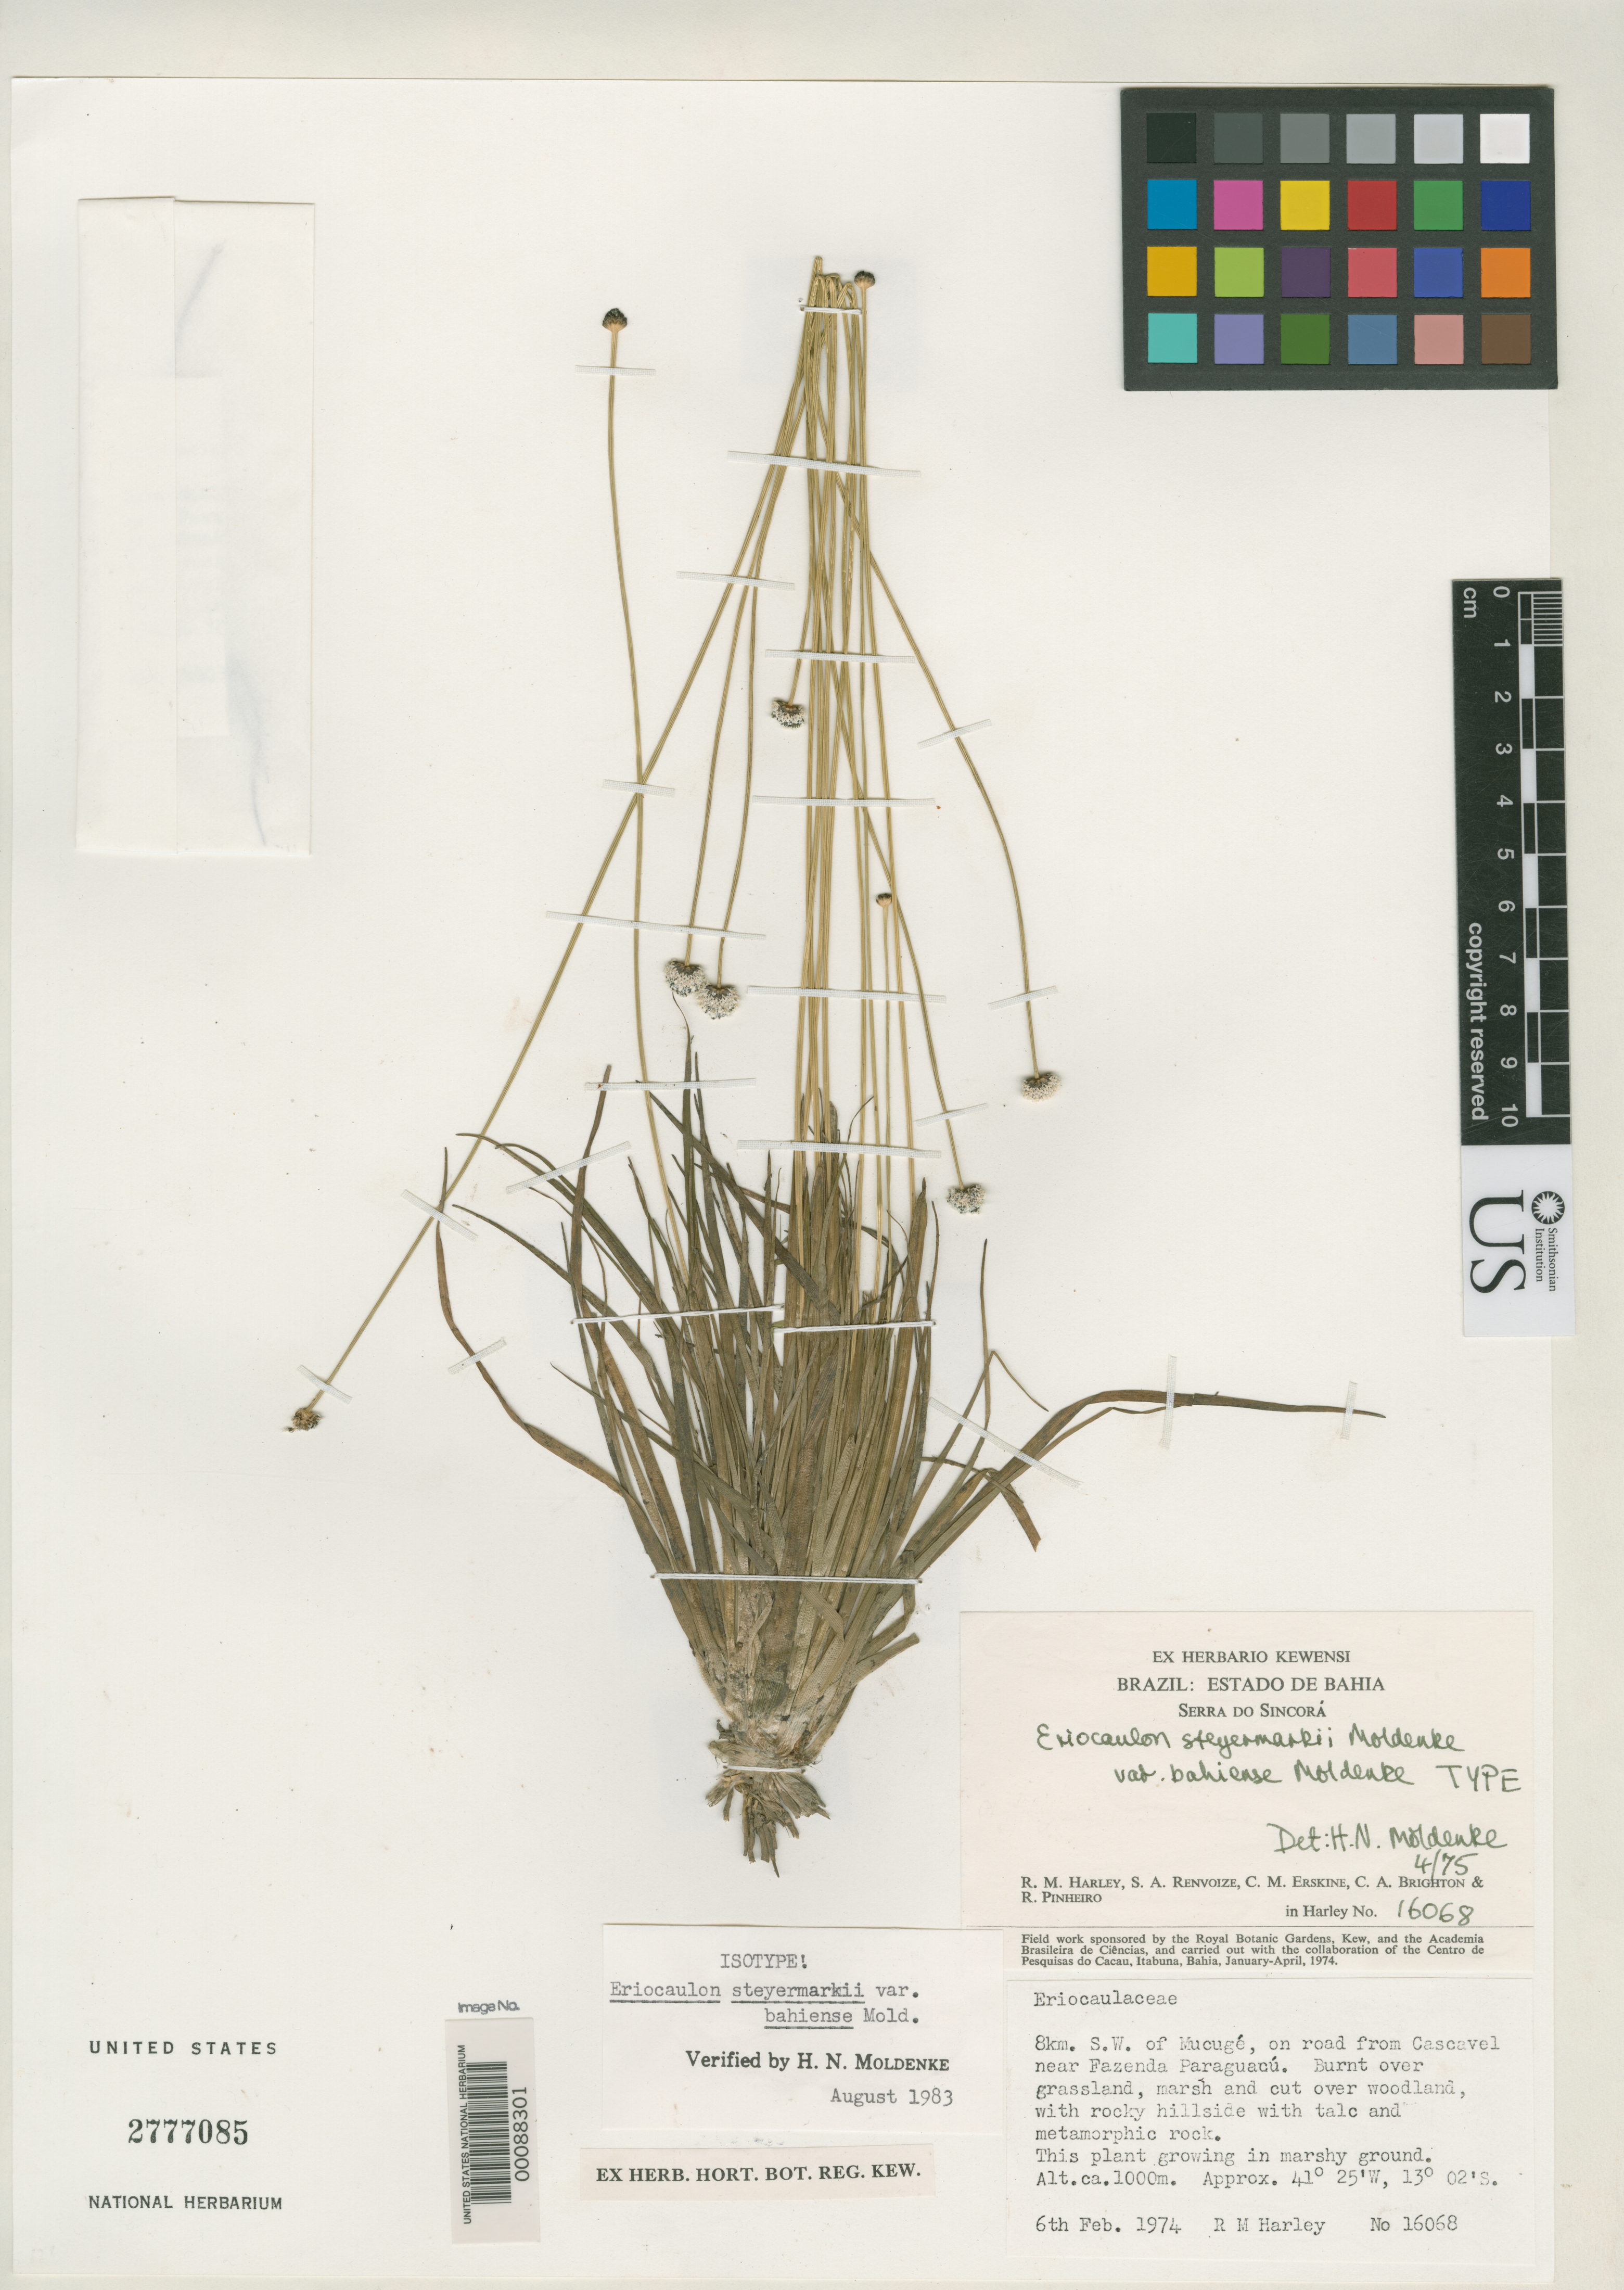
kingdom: Plantae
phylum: Tracheophyta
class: Liliopsida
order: Poales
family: Eriocaulaceae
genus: Eriocaulon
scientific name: Eriocaulon steyermarkii var. bahiense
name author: Moldenke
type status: Isotype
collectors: R. M. Harley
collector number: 16068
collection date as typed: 06 Feb 1974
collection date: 1974-02-06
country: Brazil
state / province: Bahia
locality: Serra do Sincora, 8 km. SW of Mucuge.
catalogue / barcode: US 2777085